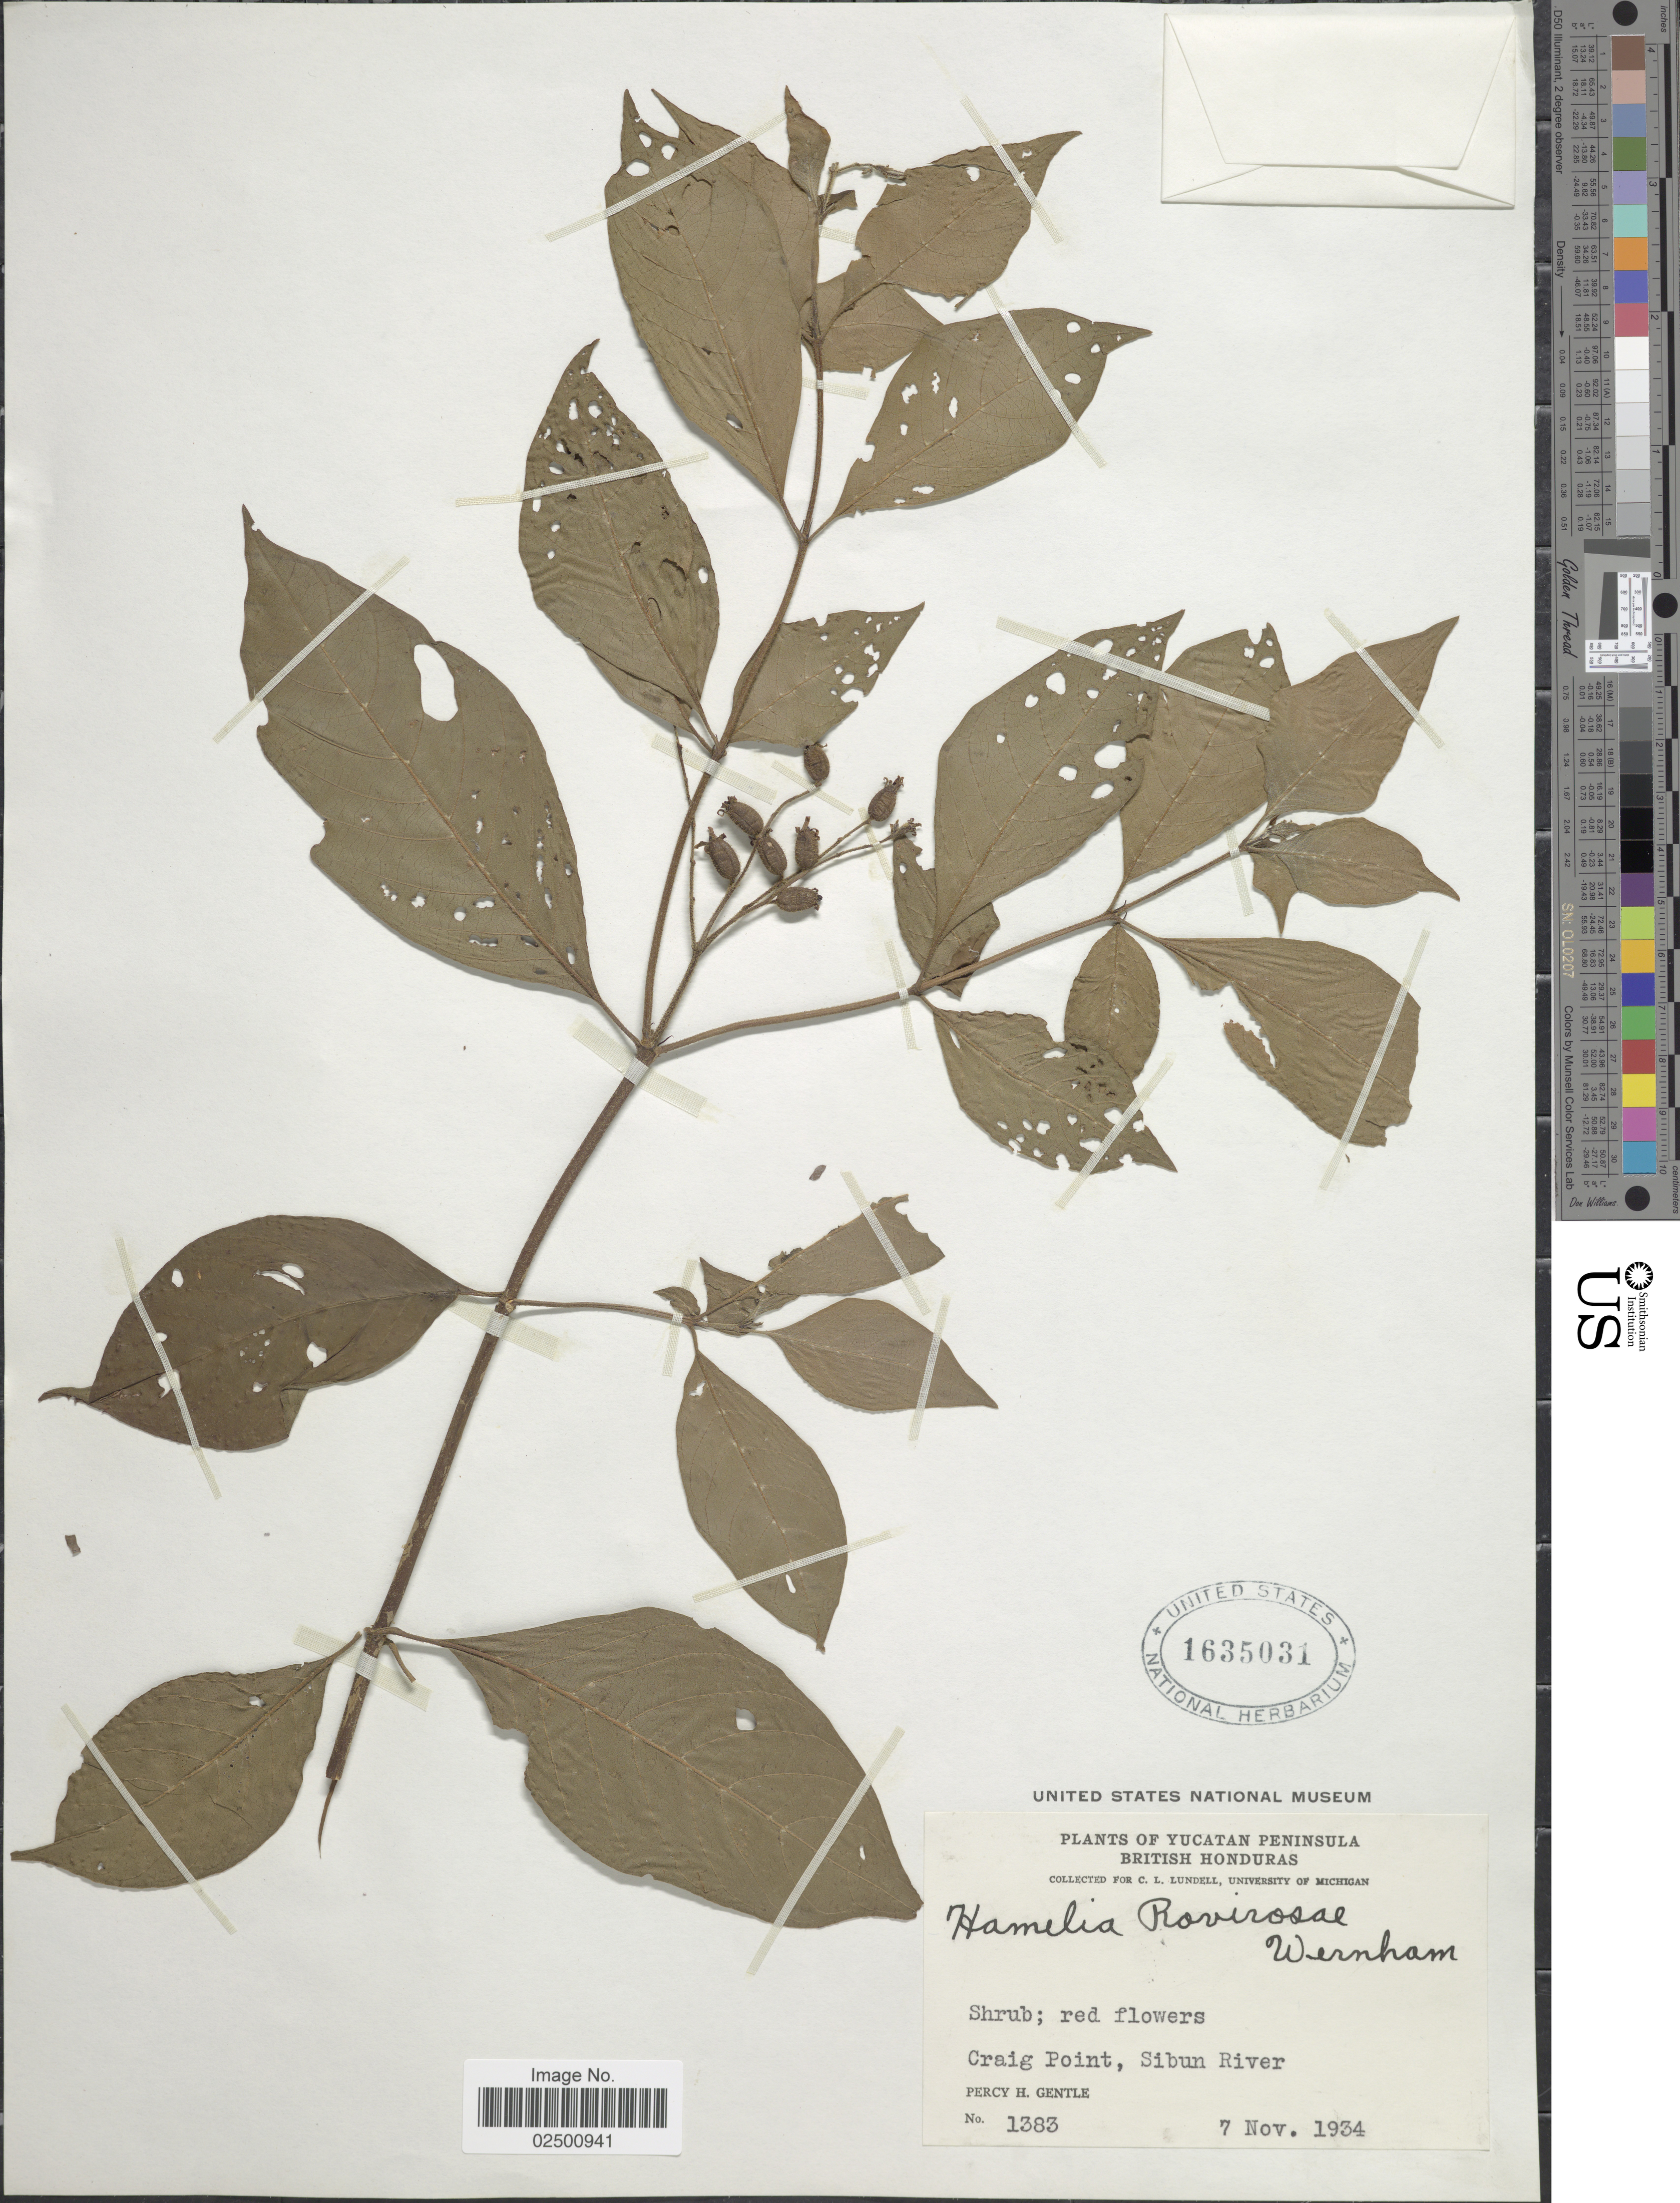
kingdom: Plantae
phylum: Tracheophyta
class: Magnoliopsida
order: Gentianales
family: Rubiaceae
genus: Hamelia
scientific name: Hamelia rovirosae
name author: Wernham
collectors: P. H. Gentle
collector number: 1383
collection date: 1934-11-07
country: Belize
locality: Yucatan Peninsula. British Honduras. Craig Point, Sibun River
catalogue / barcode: US 1635031